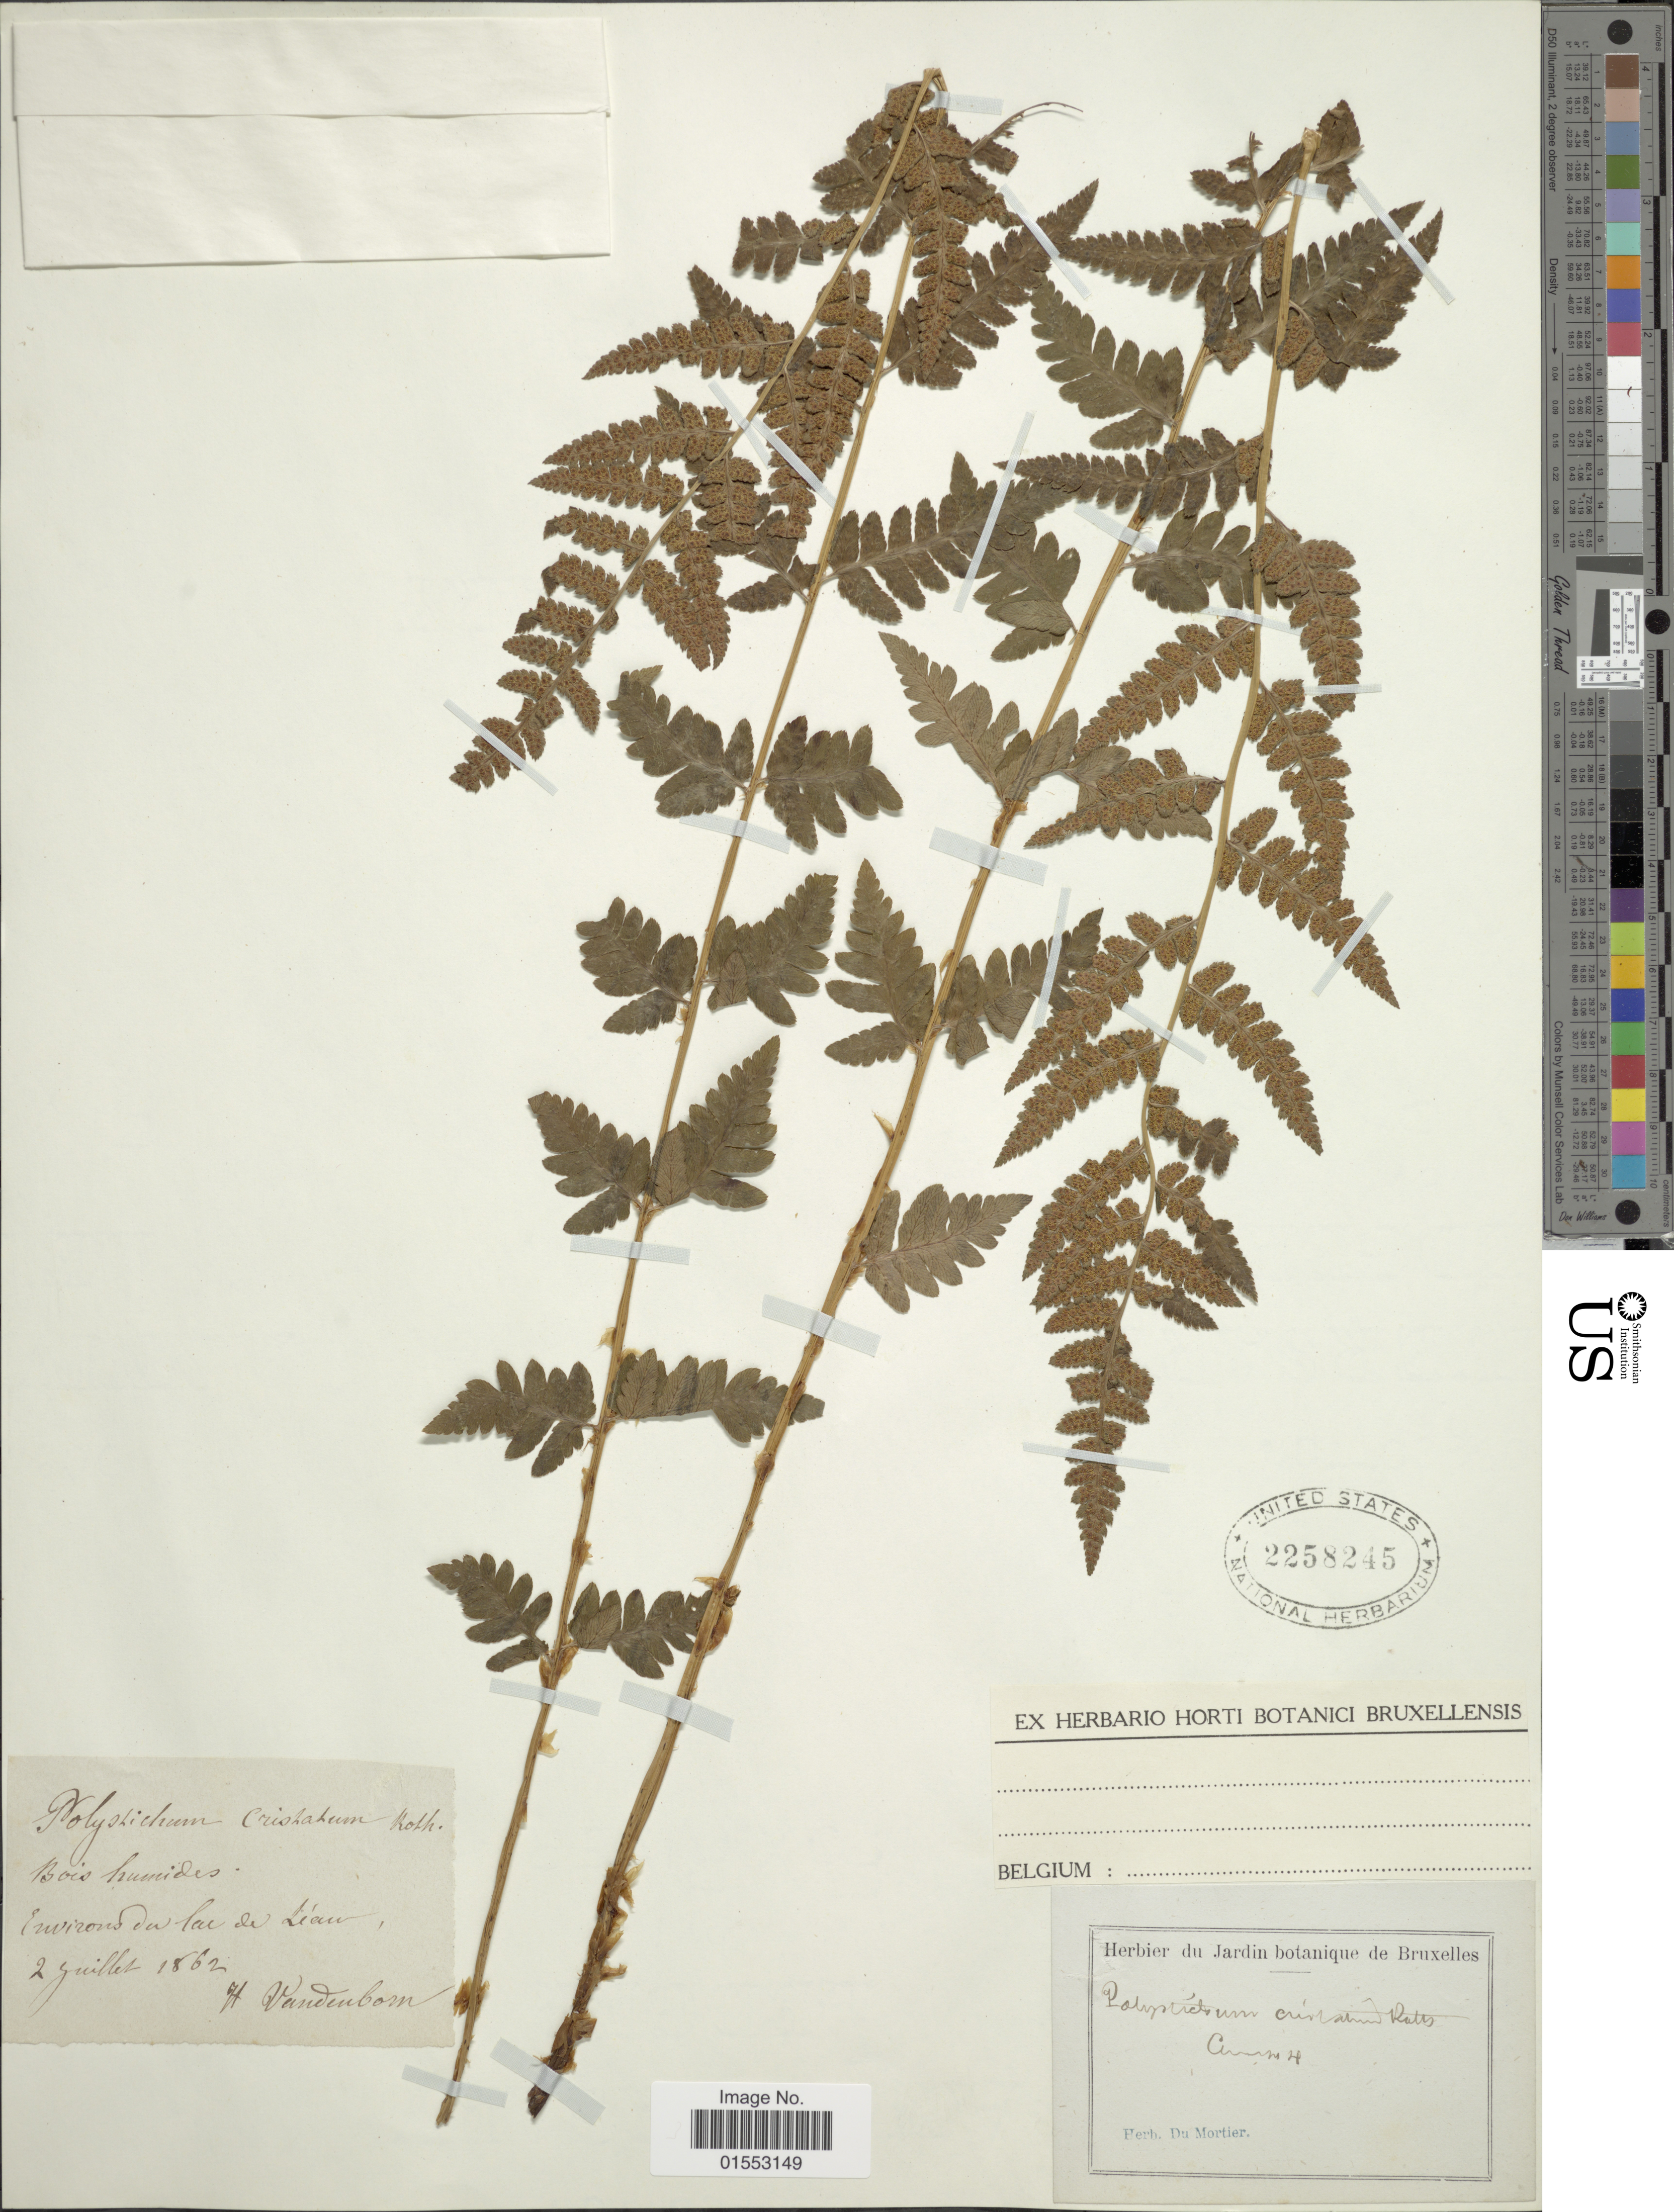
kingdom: Plantae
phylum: Tracheophyta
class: Polypodiopsida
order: Polypodiales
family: Dryopteridaceae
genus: Dryopteris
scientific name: Dryopteris cristata var. spinulosa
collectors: H. Vandenborn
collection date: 1862-07-02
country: Belgium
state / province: Flanders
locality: Bois humides. Environs lai de laiu [interpreted]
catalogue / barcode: US 2258245